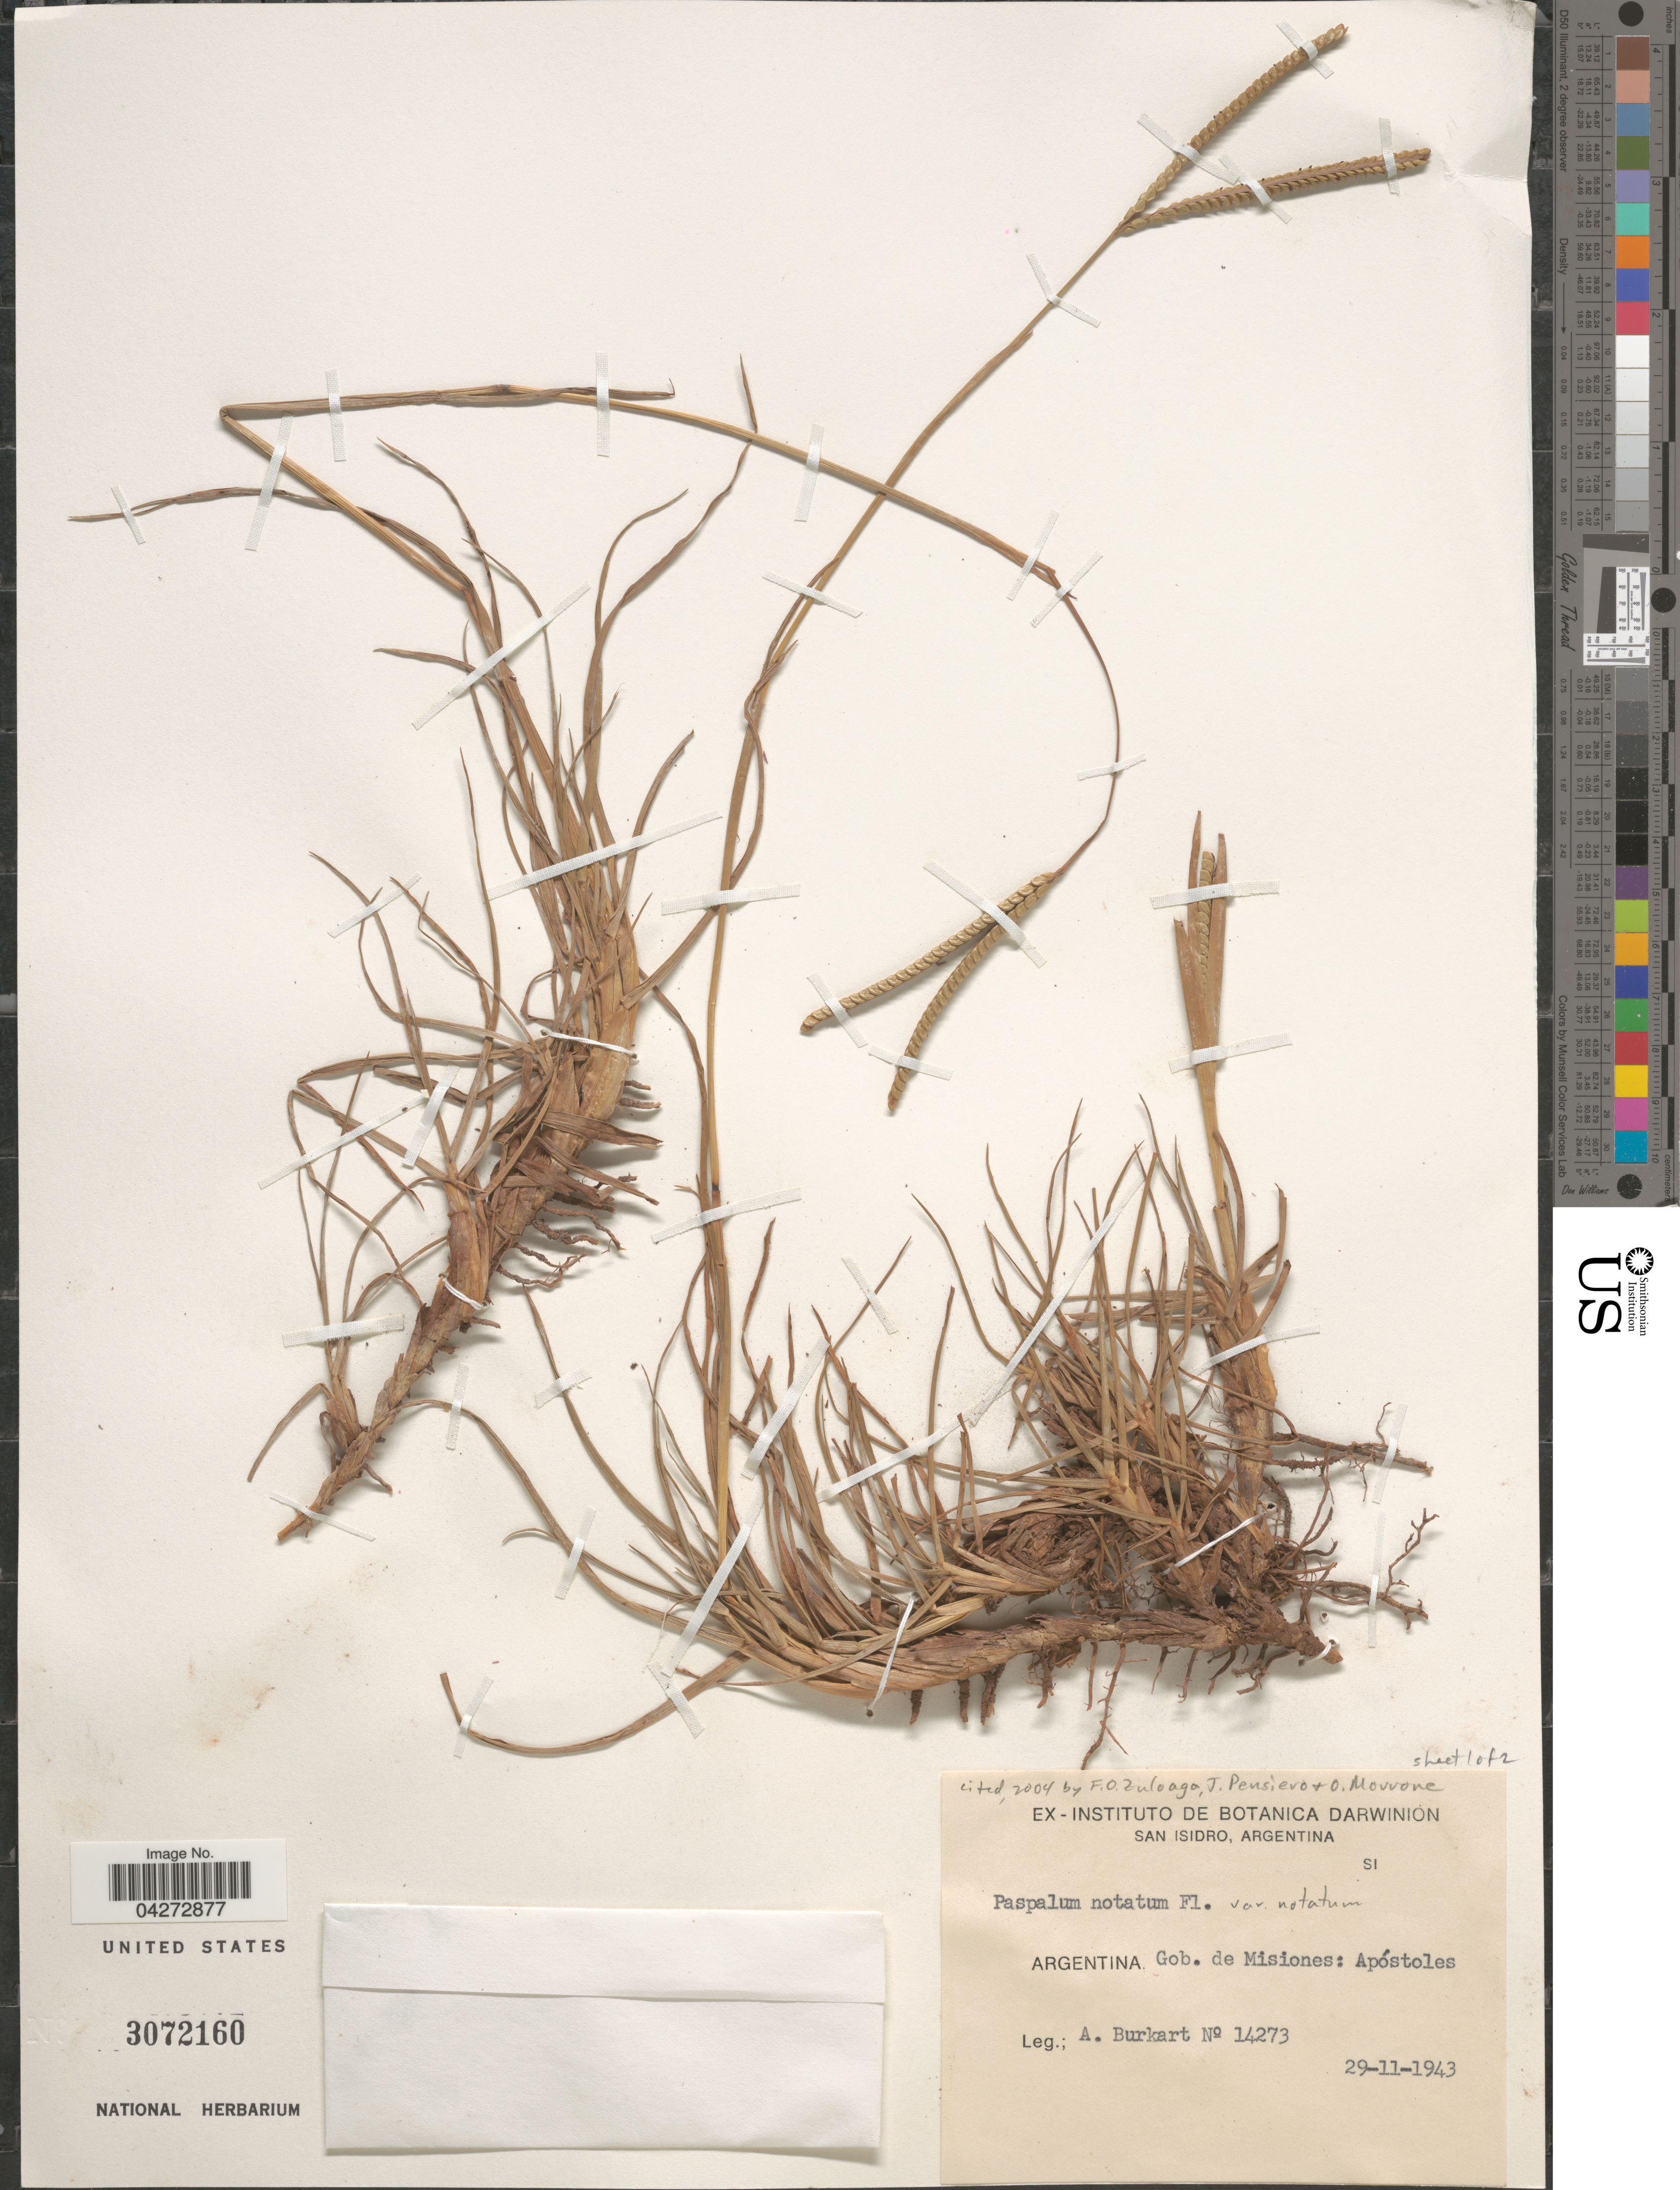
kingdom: Plantae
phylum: Tracheophyta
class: Liliopsida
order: Poales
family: Poaceae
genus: Paspalum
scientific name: Paspalum notatum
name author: Flüggé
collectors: A. E. Burkart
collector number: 14273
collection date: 1943-11-29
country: Argentina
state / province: Misiones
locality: Gob. de Misiones: Apóstoles.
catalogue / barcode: US 3072160